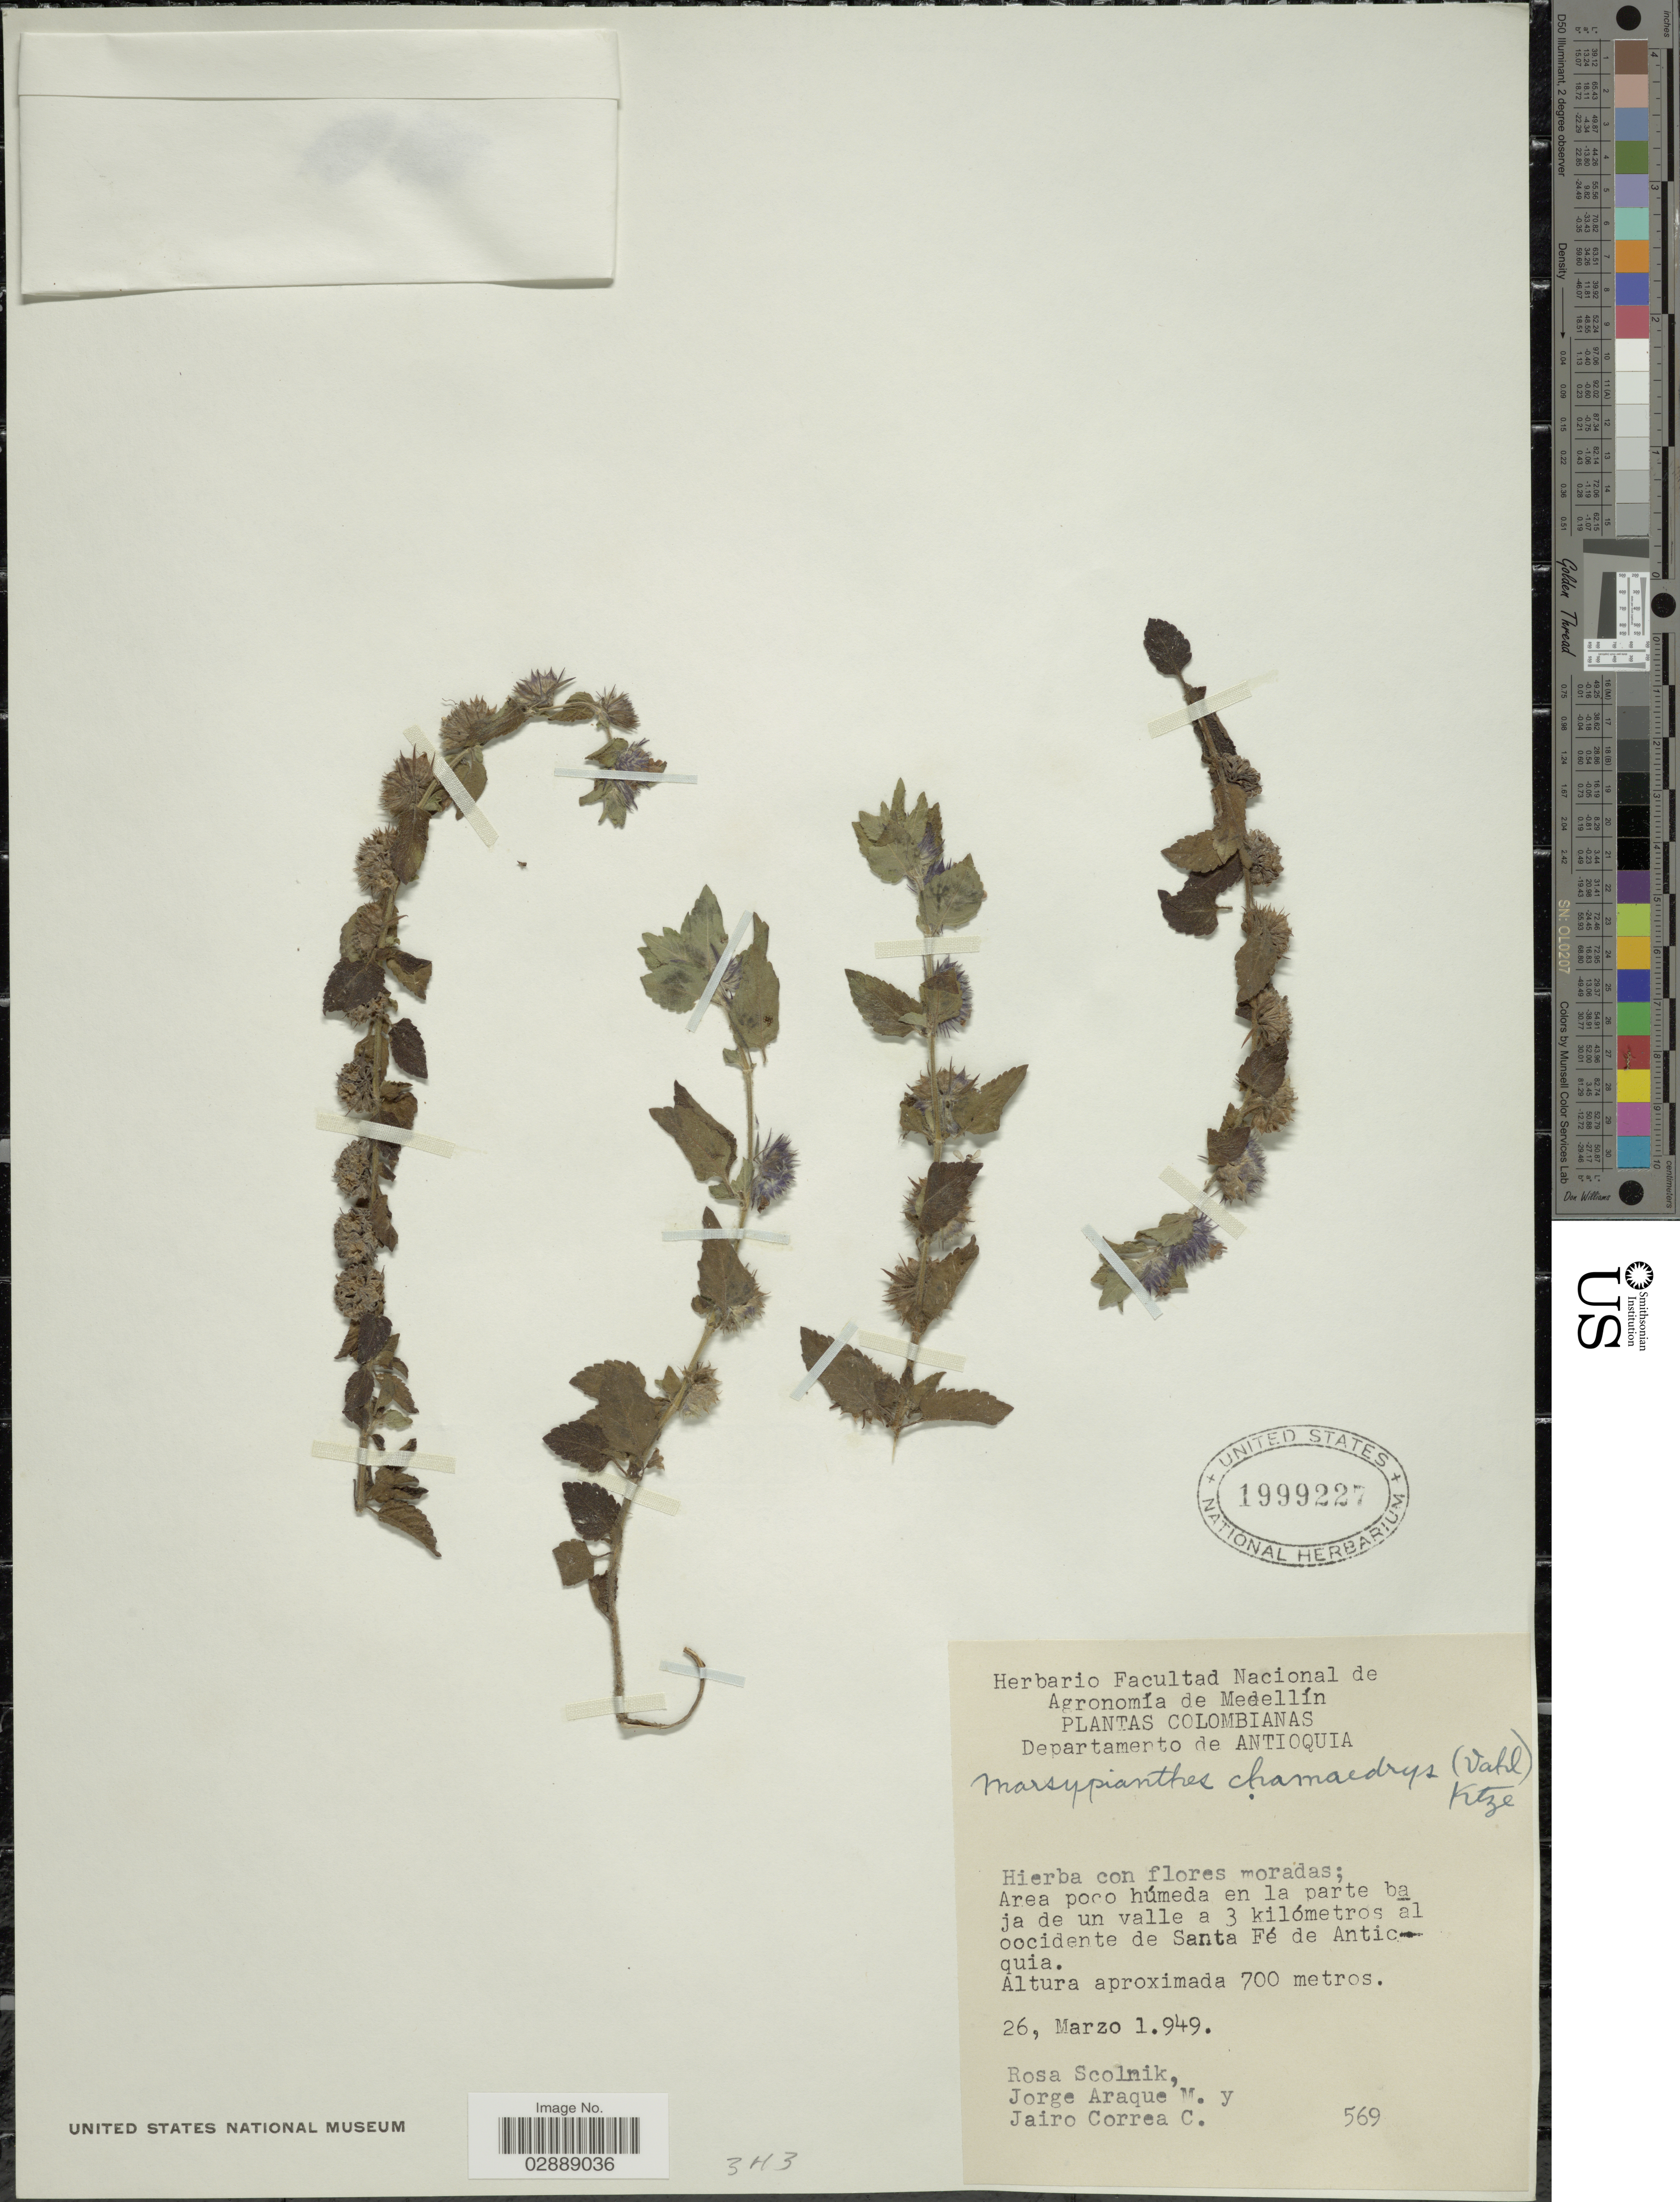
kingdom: Plantae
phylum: Tracheophyta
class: Magnoliopsida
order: Lamiales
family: Lamiaceae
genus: Marsypianthes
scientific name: Marsypianthes chamaedrys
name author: (Vahl) Kuntze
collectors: R. Scolnik, J. Araque Molina & J. Correa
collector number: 569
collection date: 1949-03-26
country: Colombia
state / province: Antioquia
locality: Departamento de Antioquia. En la parte baje de un valle a 3 kilómetros al occidente de Santa Fé de Antioquia.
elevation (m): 700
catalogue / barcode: US 1999227